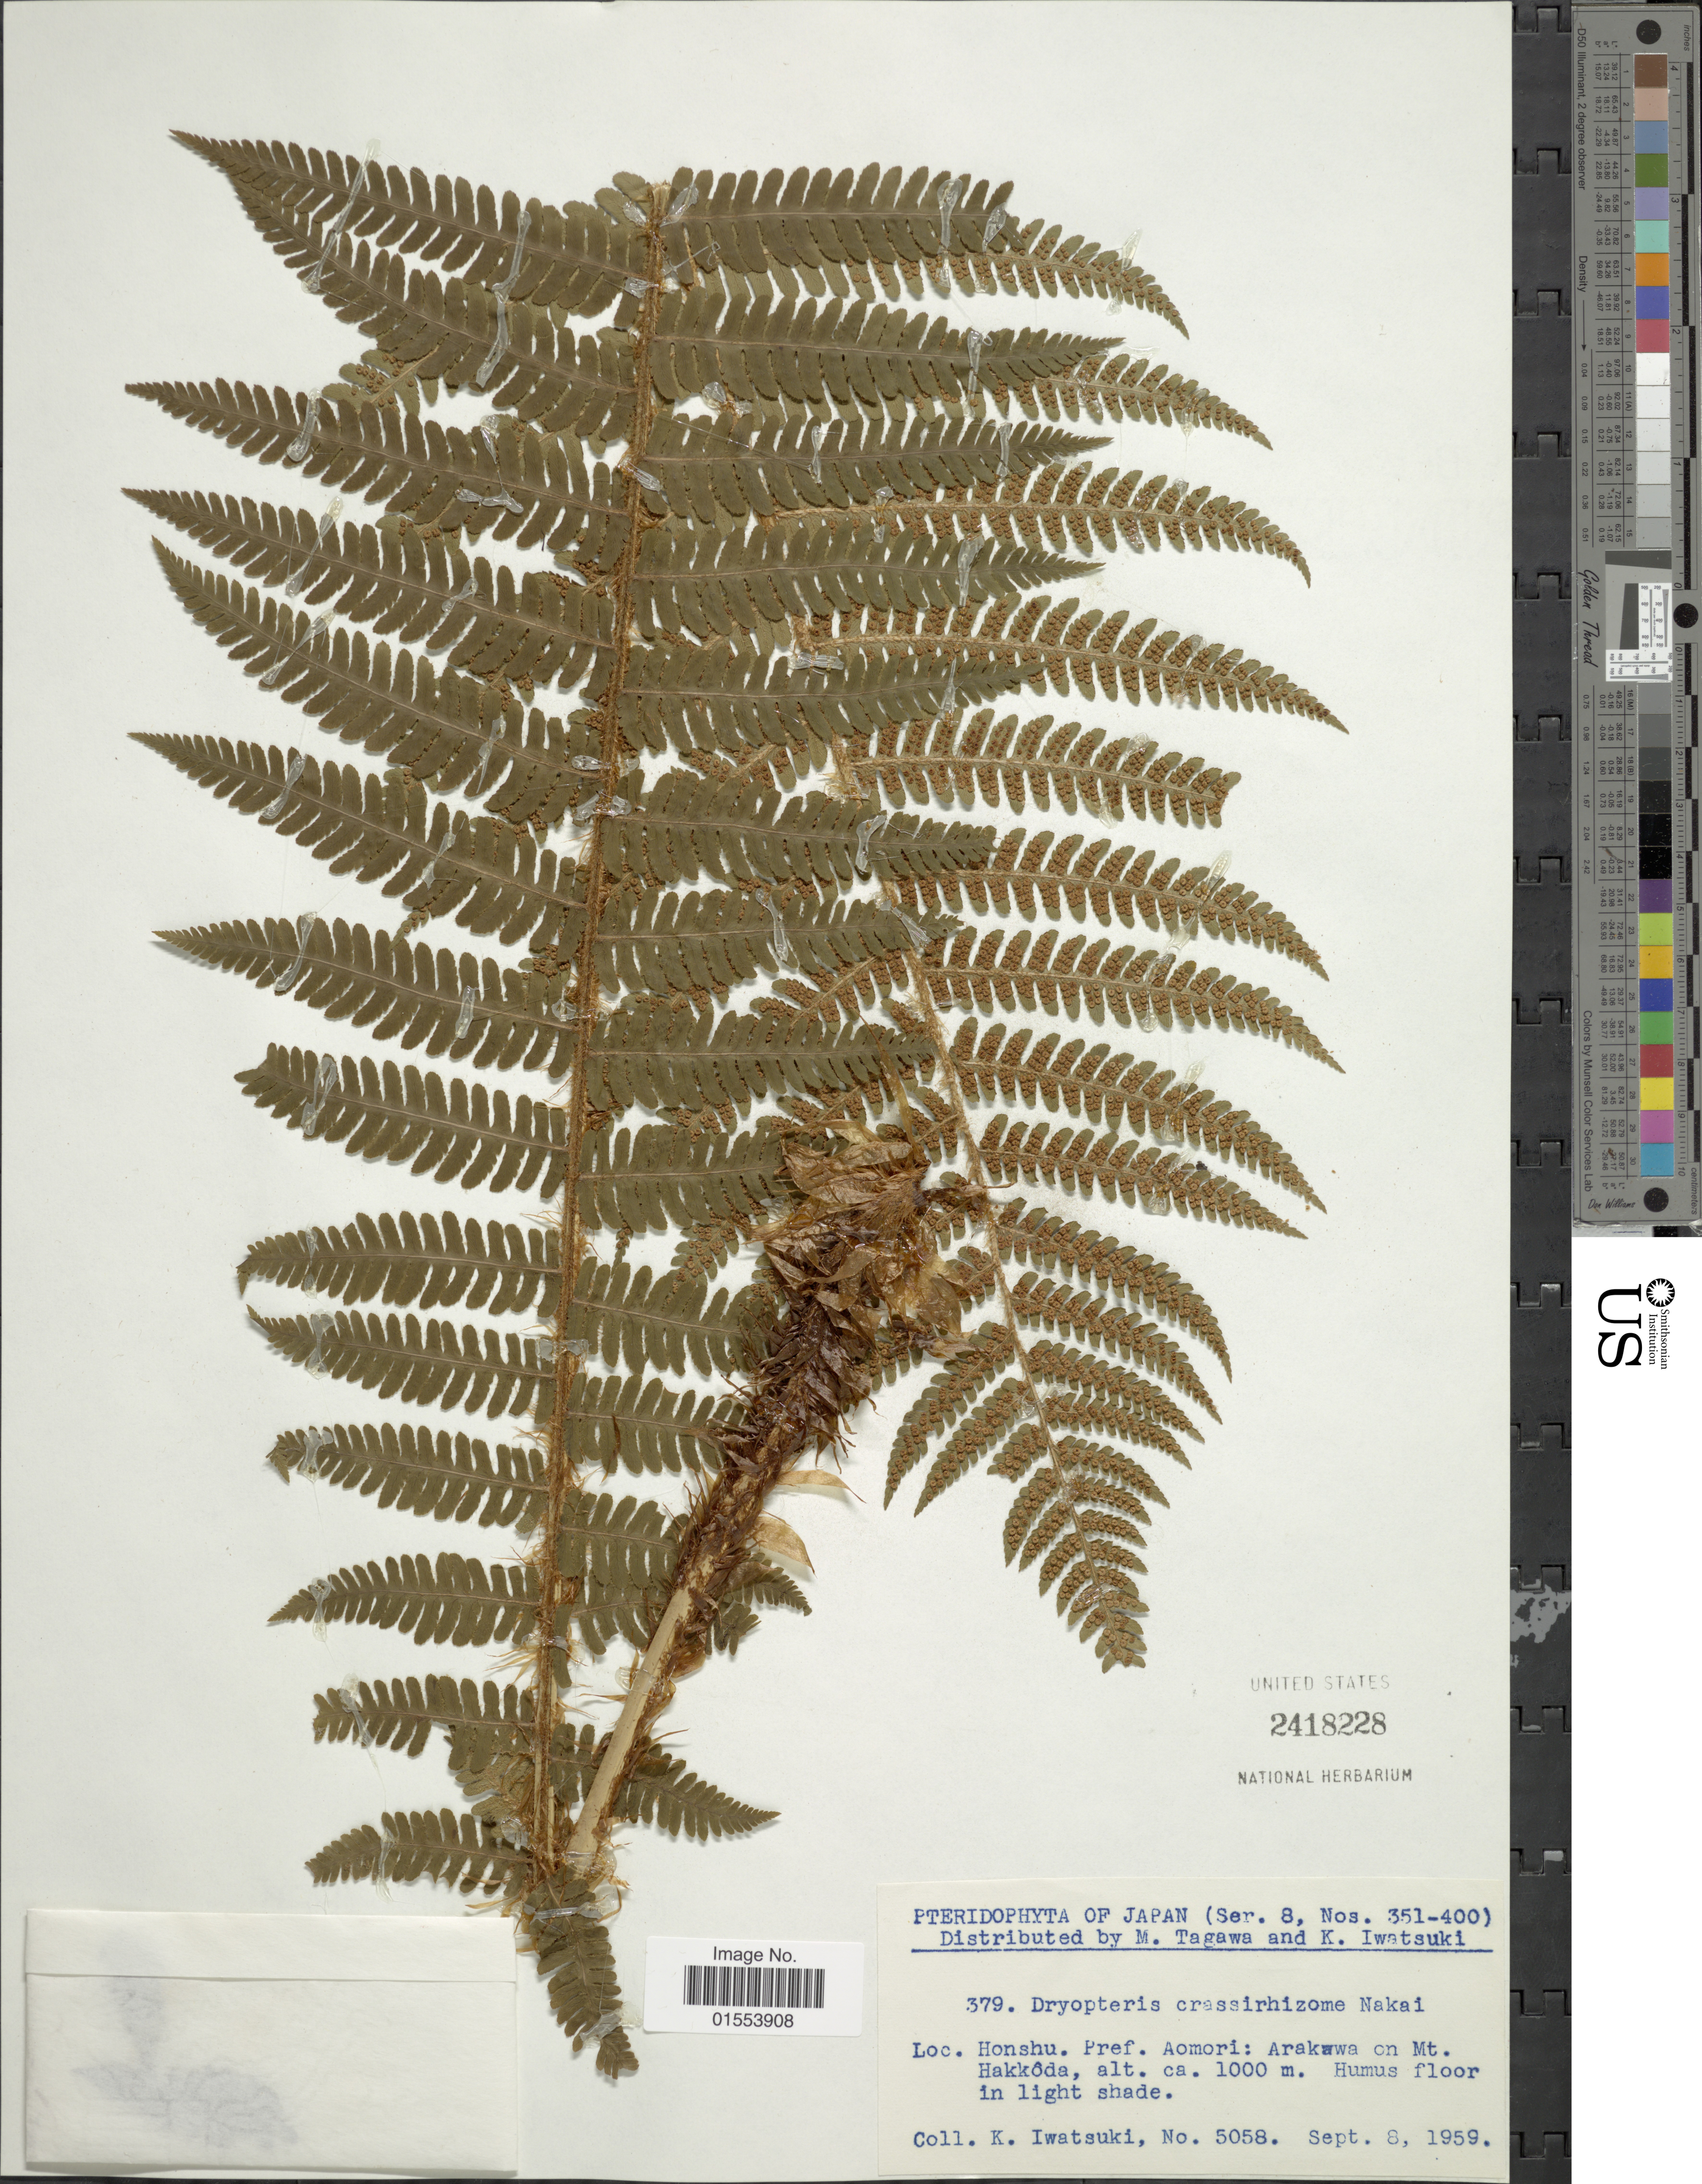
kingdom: Plantae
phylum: Tracheophyta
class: Polypodiopsida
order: Polypodiales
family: Dryopteridaceae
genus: Dryopteris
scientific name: Dryopteris crassirhizoma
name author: Nakai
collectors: K. Iwatsuki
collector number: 5058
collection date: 1959-09-08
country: Japan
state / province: Aomori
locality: Honshu. Pref. Aomori: Arakawa on Mt. Hakkoda.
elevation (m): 1000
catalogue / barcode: US 2418228